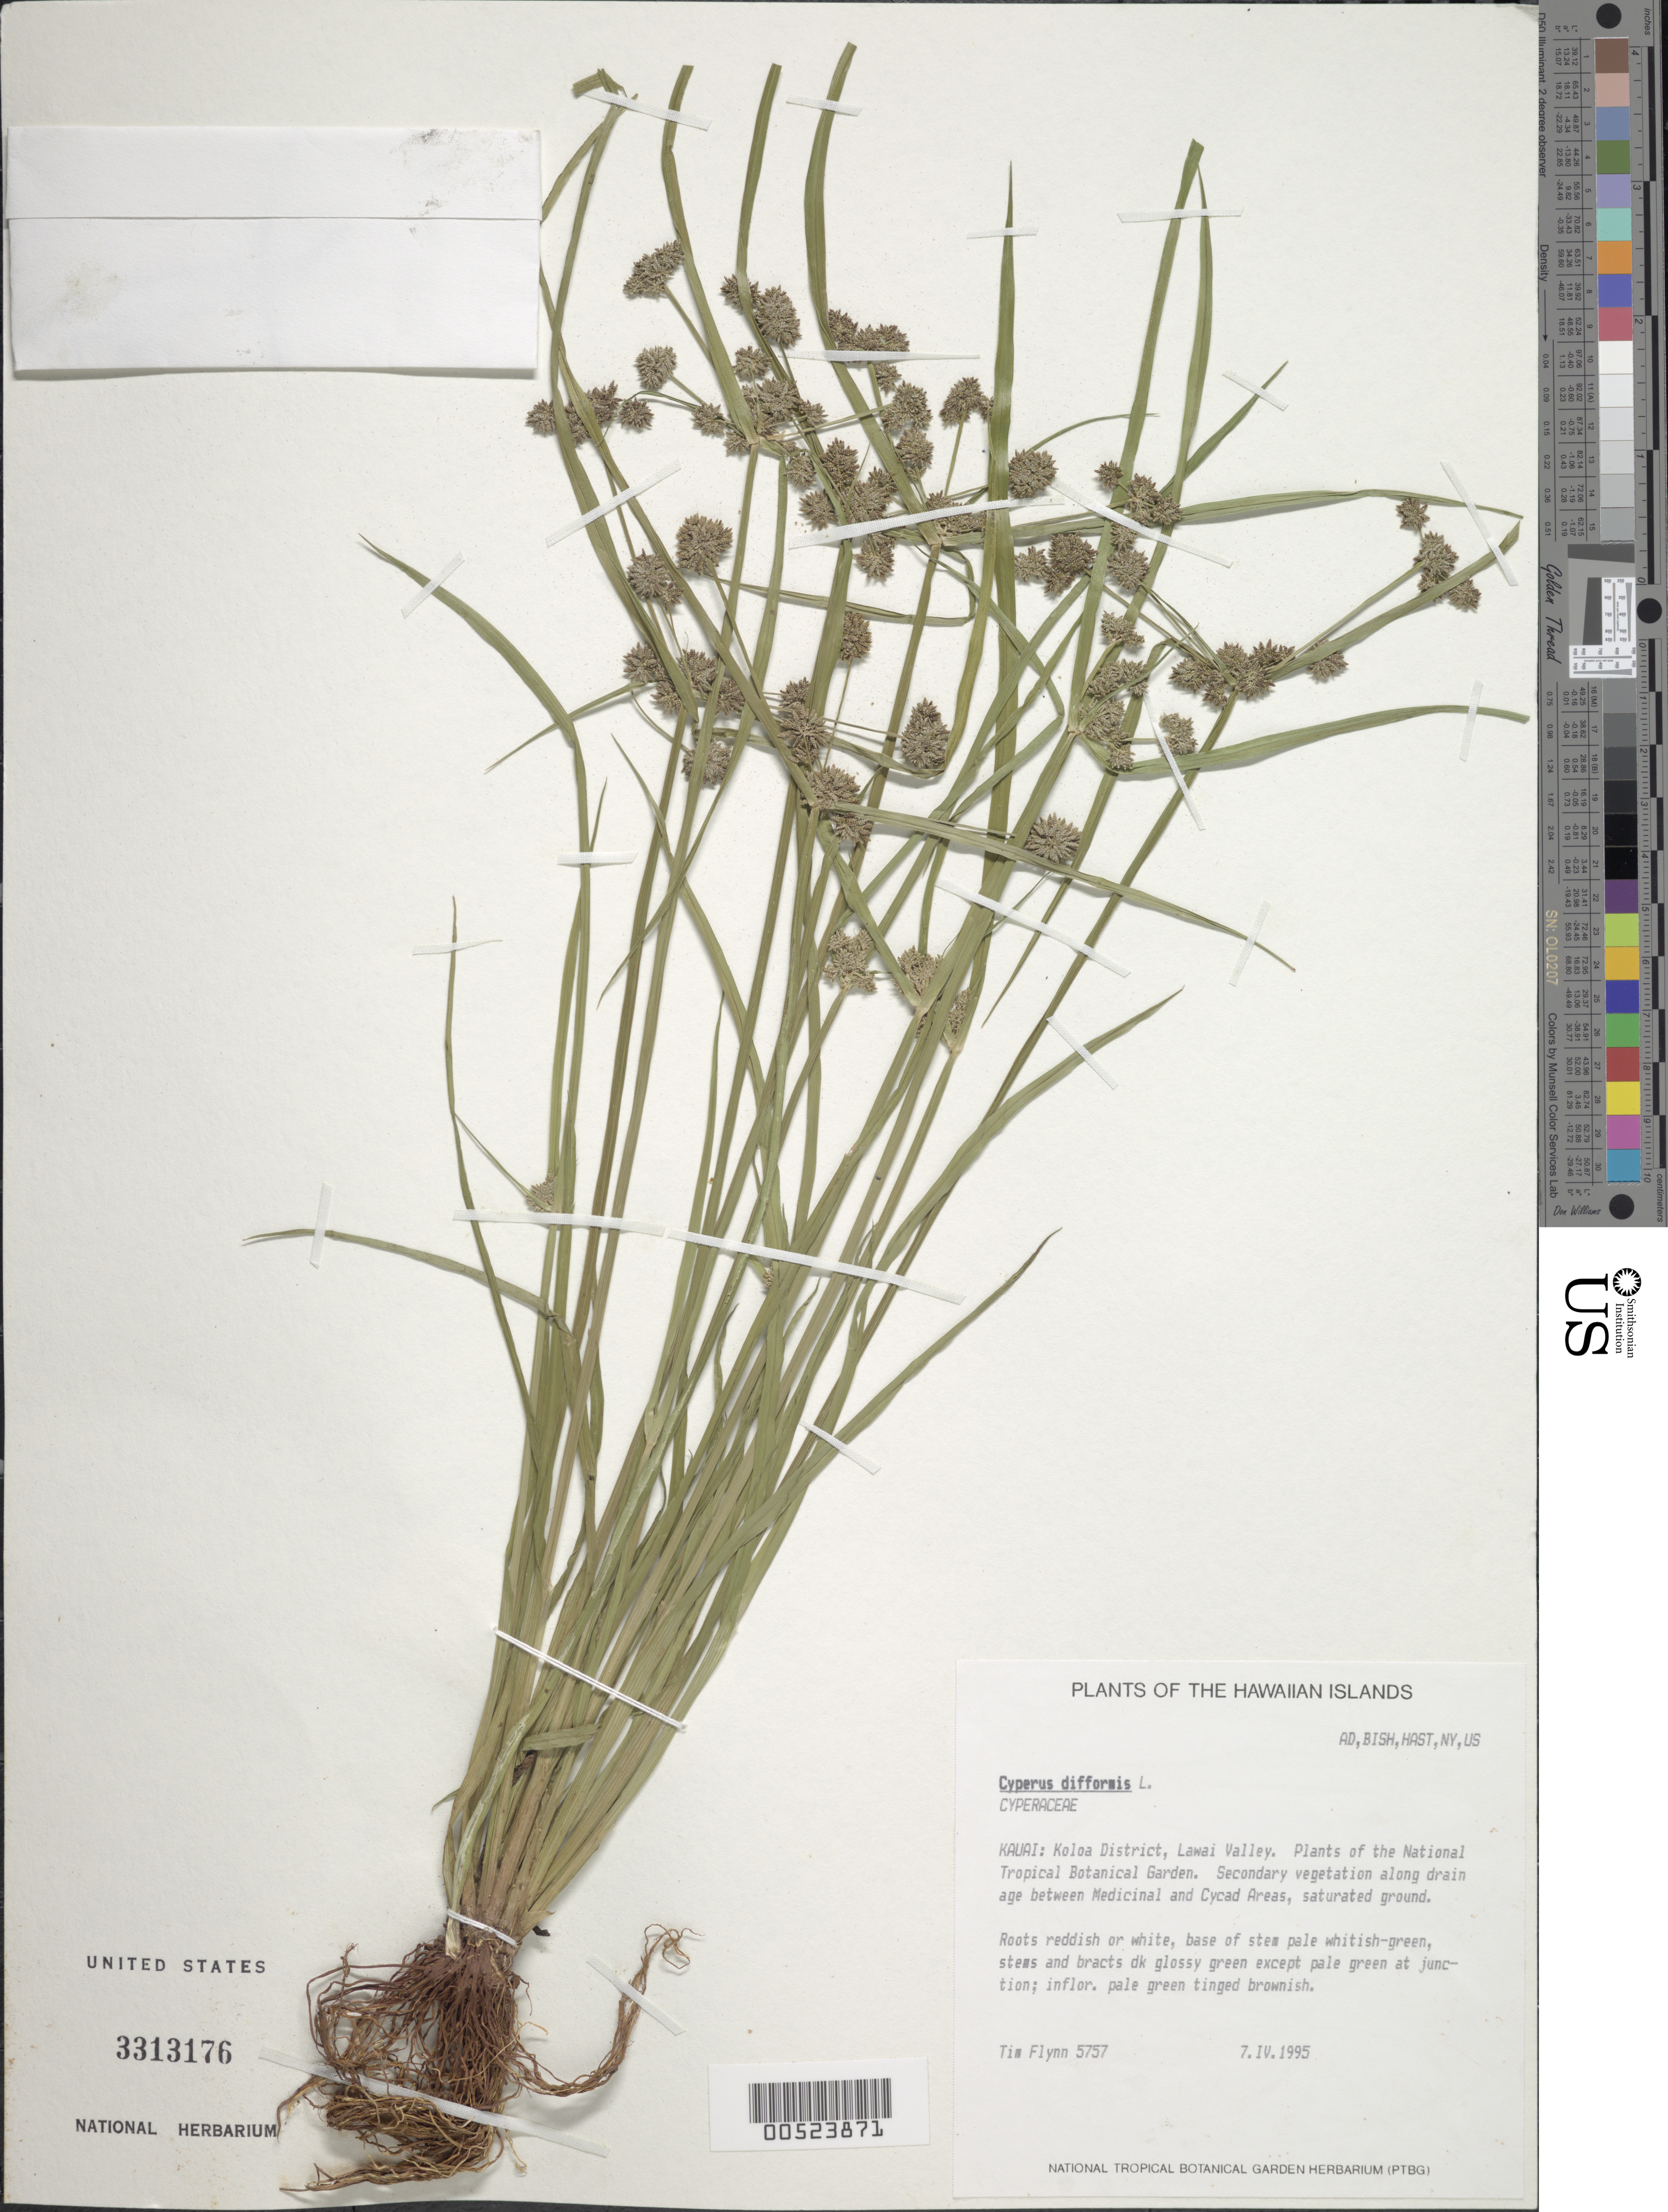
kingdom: Plantae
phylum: Tracheophyta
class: Liliopsida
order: Poales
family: Cyperaceae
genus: Cyperus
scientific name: Cyperus difformis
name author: L.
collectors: T. W. Flynn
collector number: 5757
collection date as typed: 7 Apr 1995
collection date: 1995-04-07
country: United States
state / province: Hawaii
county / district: Kauai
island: Kaua'i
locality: Koloa Dist, Lawai Valley, National Tropical Botanical Garden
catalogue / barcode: US 3313176